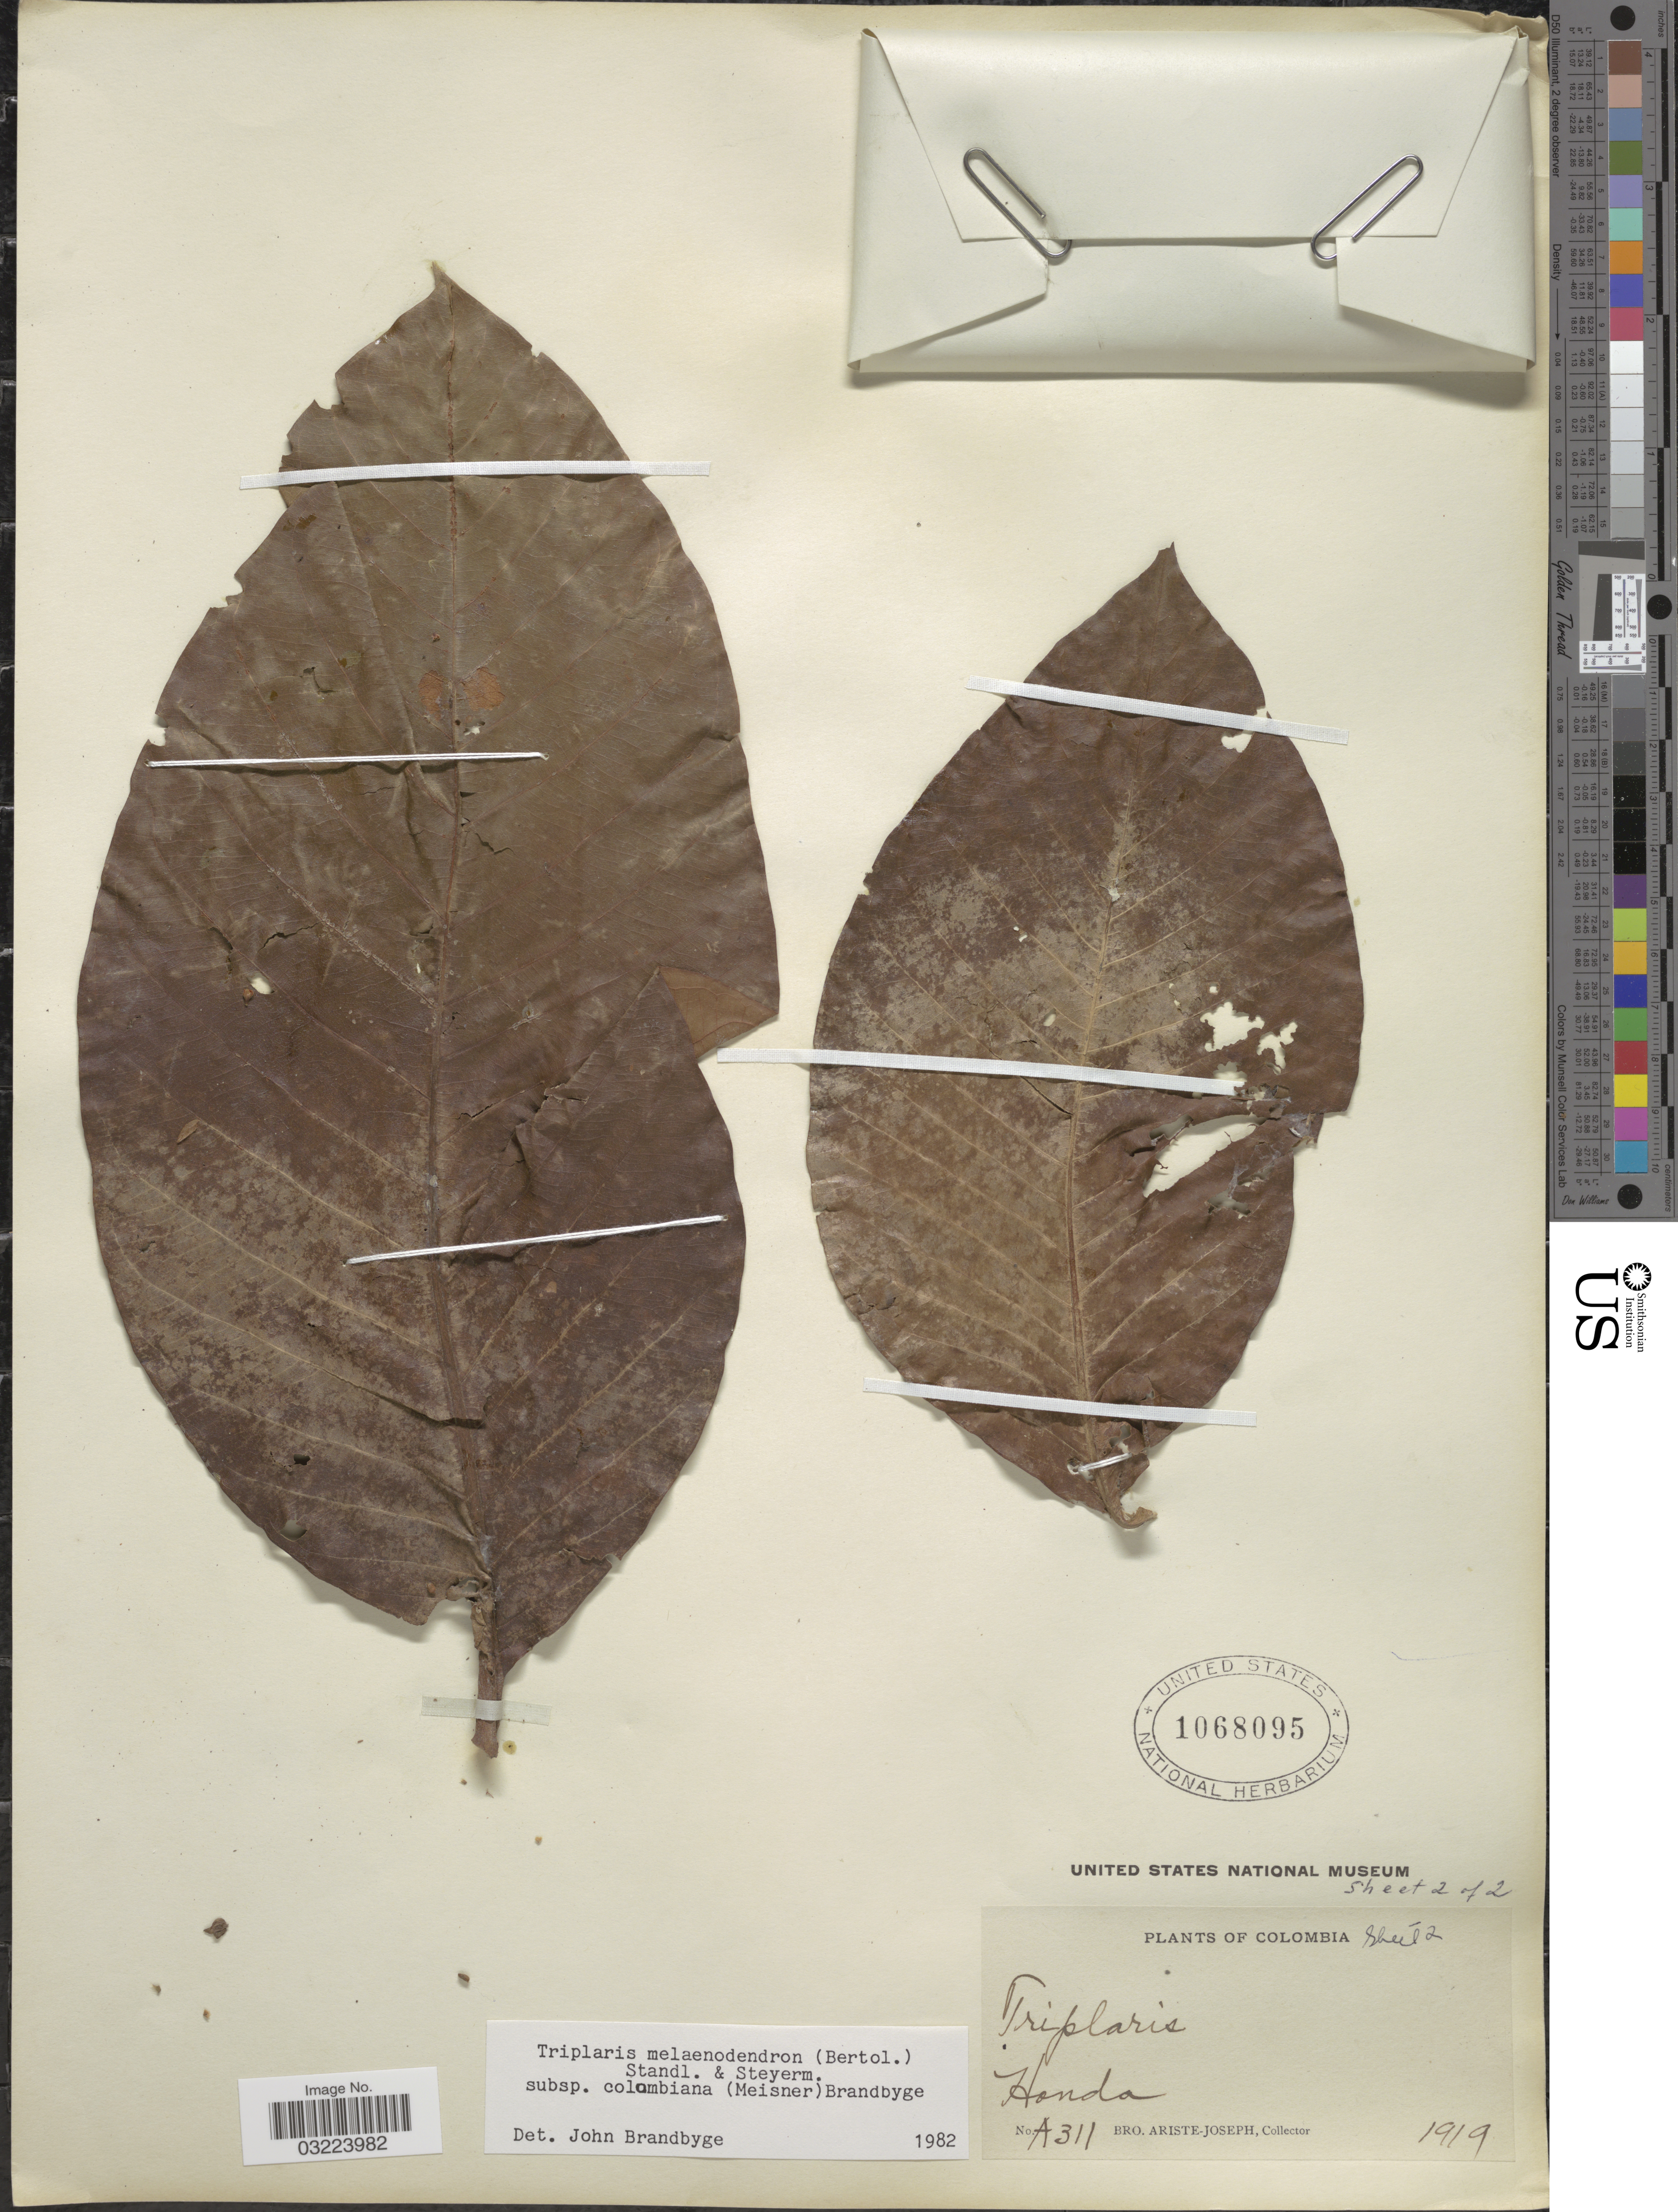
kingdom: Plantae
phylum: Tracheophyta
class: Magnoliopsida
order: Caryophyllales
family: Polygonaceae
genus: Triplaris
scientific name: Triplaris melaenodendron subsp. colombiana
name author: (Meisn.) Brandbyge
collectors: Bro. Ariste-Joseph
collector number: A311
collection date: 1919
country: Colombia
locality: Honda.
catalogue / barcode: US 1068095